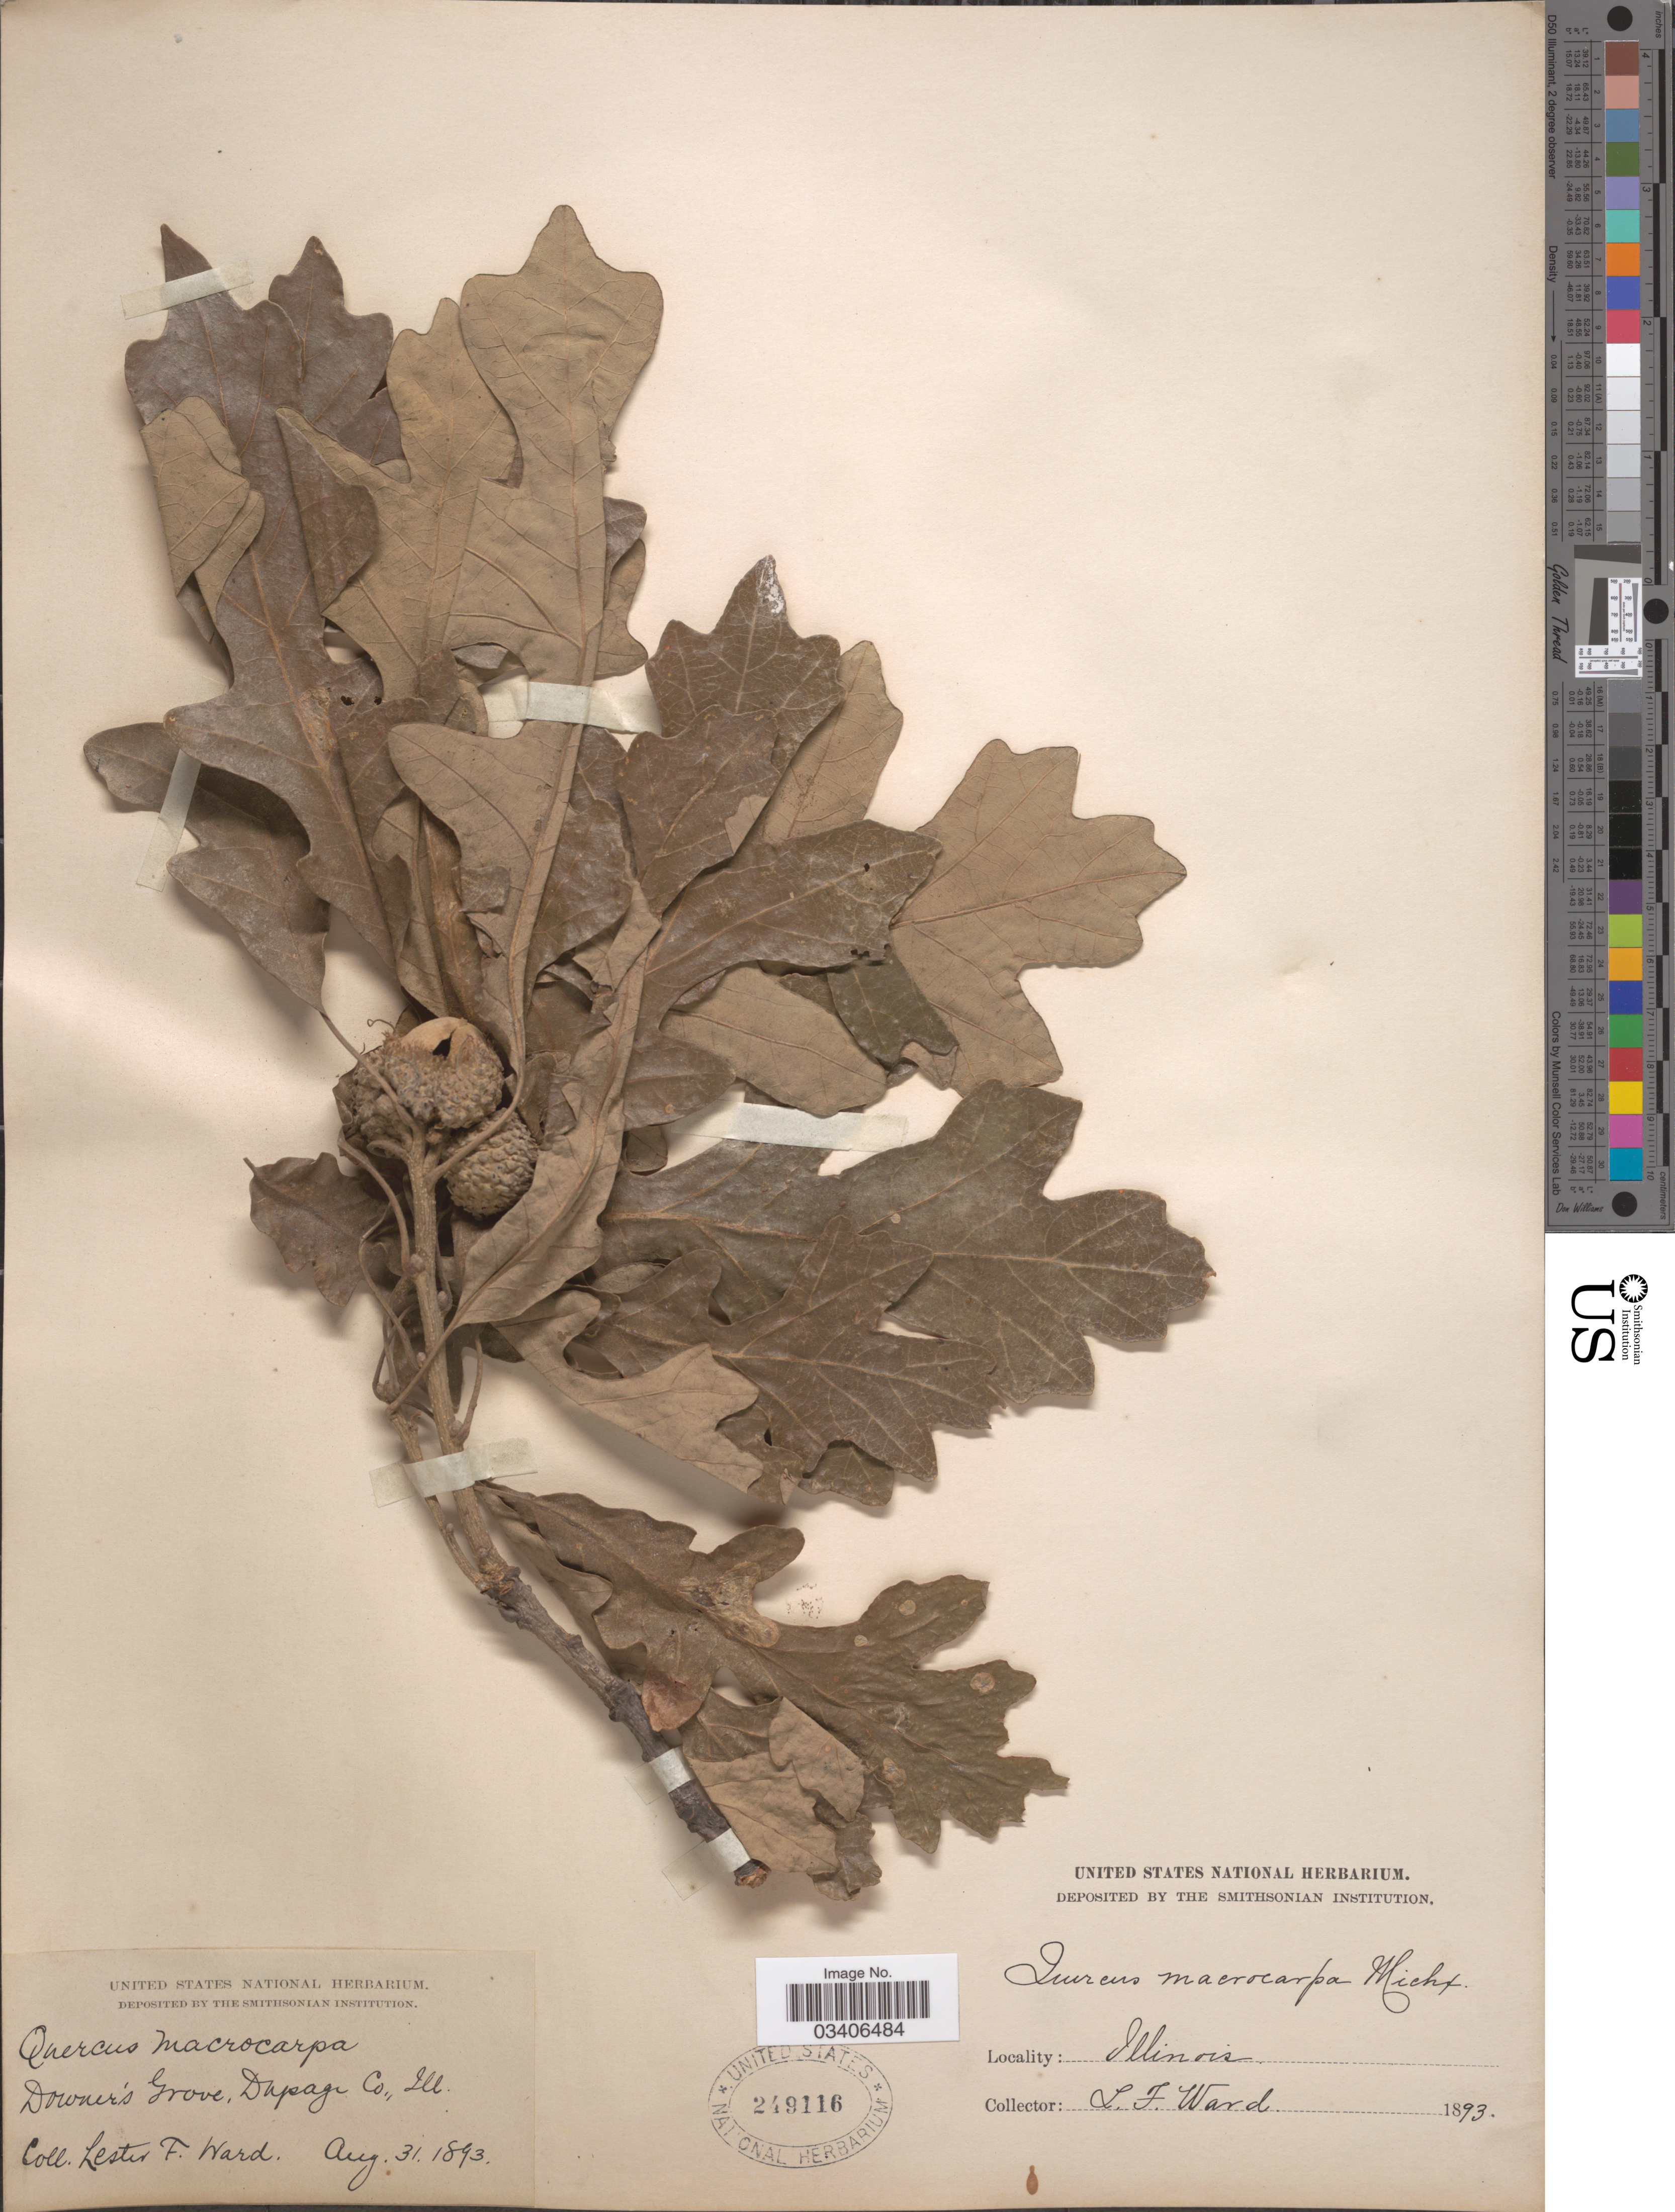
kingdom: Plantae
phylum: Tracheophyta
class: Magnoliopsida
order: Fagales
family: Fagaceae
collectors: L. F. Ward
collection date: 1893-08-31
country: United States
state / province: Illinois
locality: Downer's Grove, Dupage Co.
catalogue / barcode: US 249116